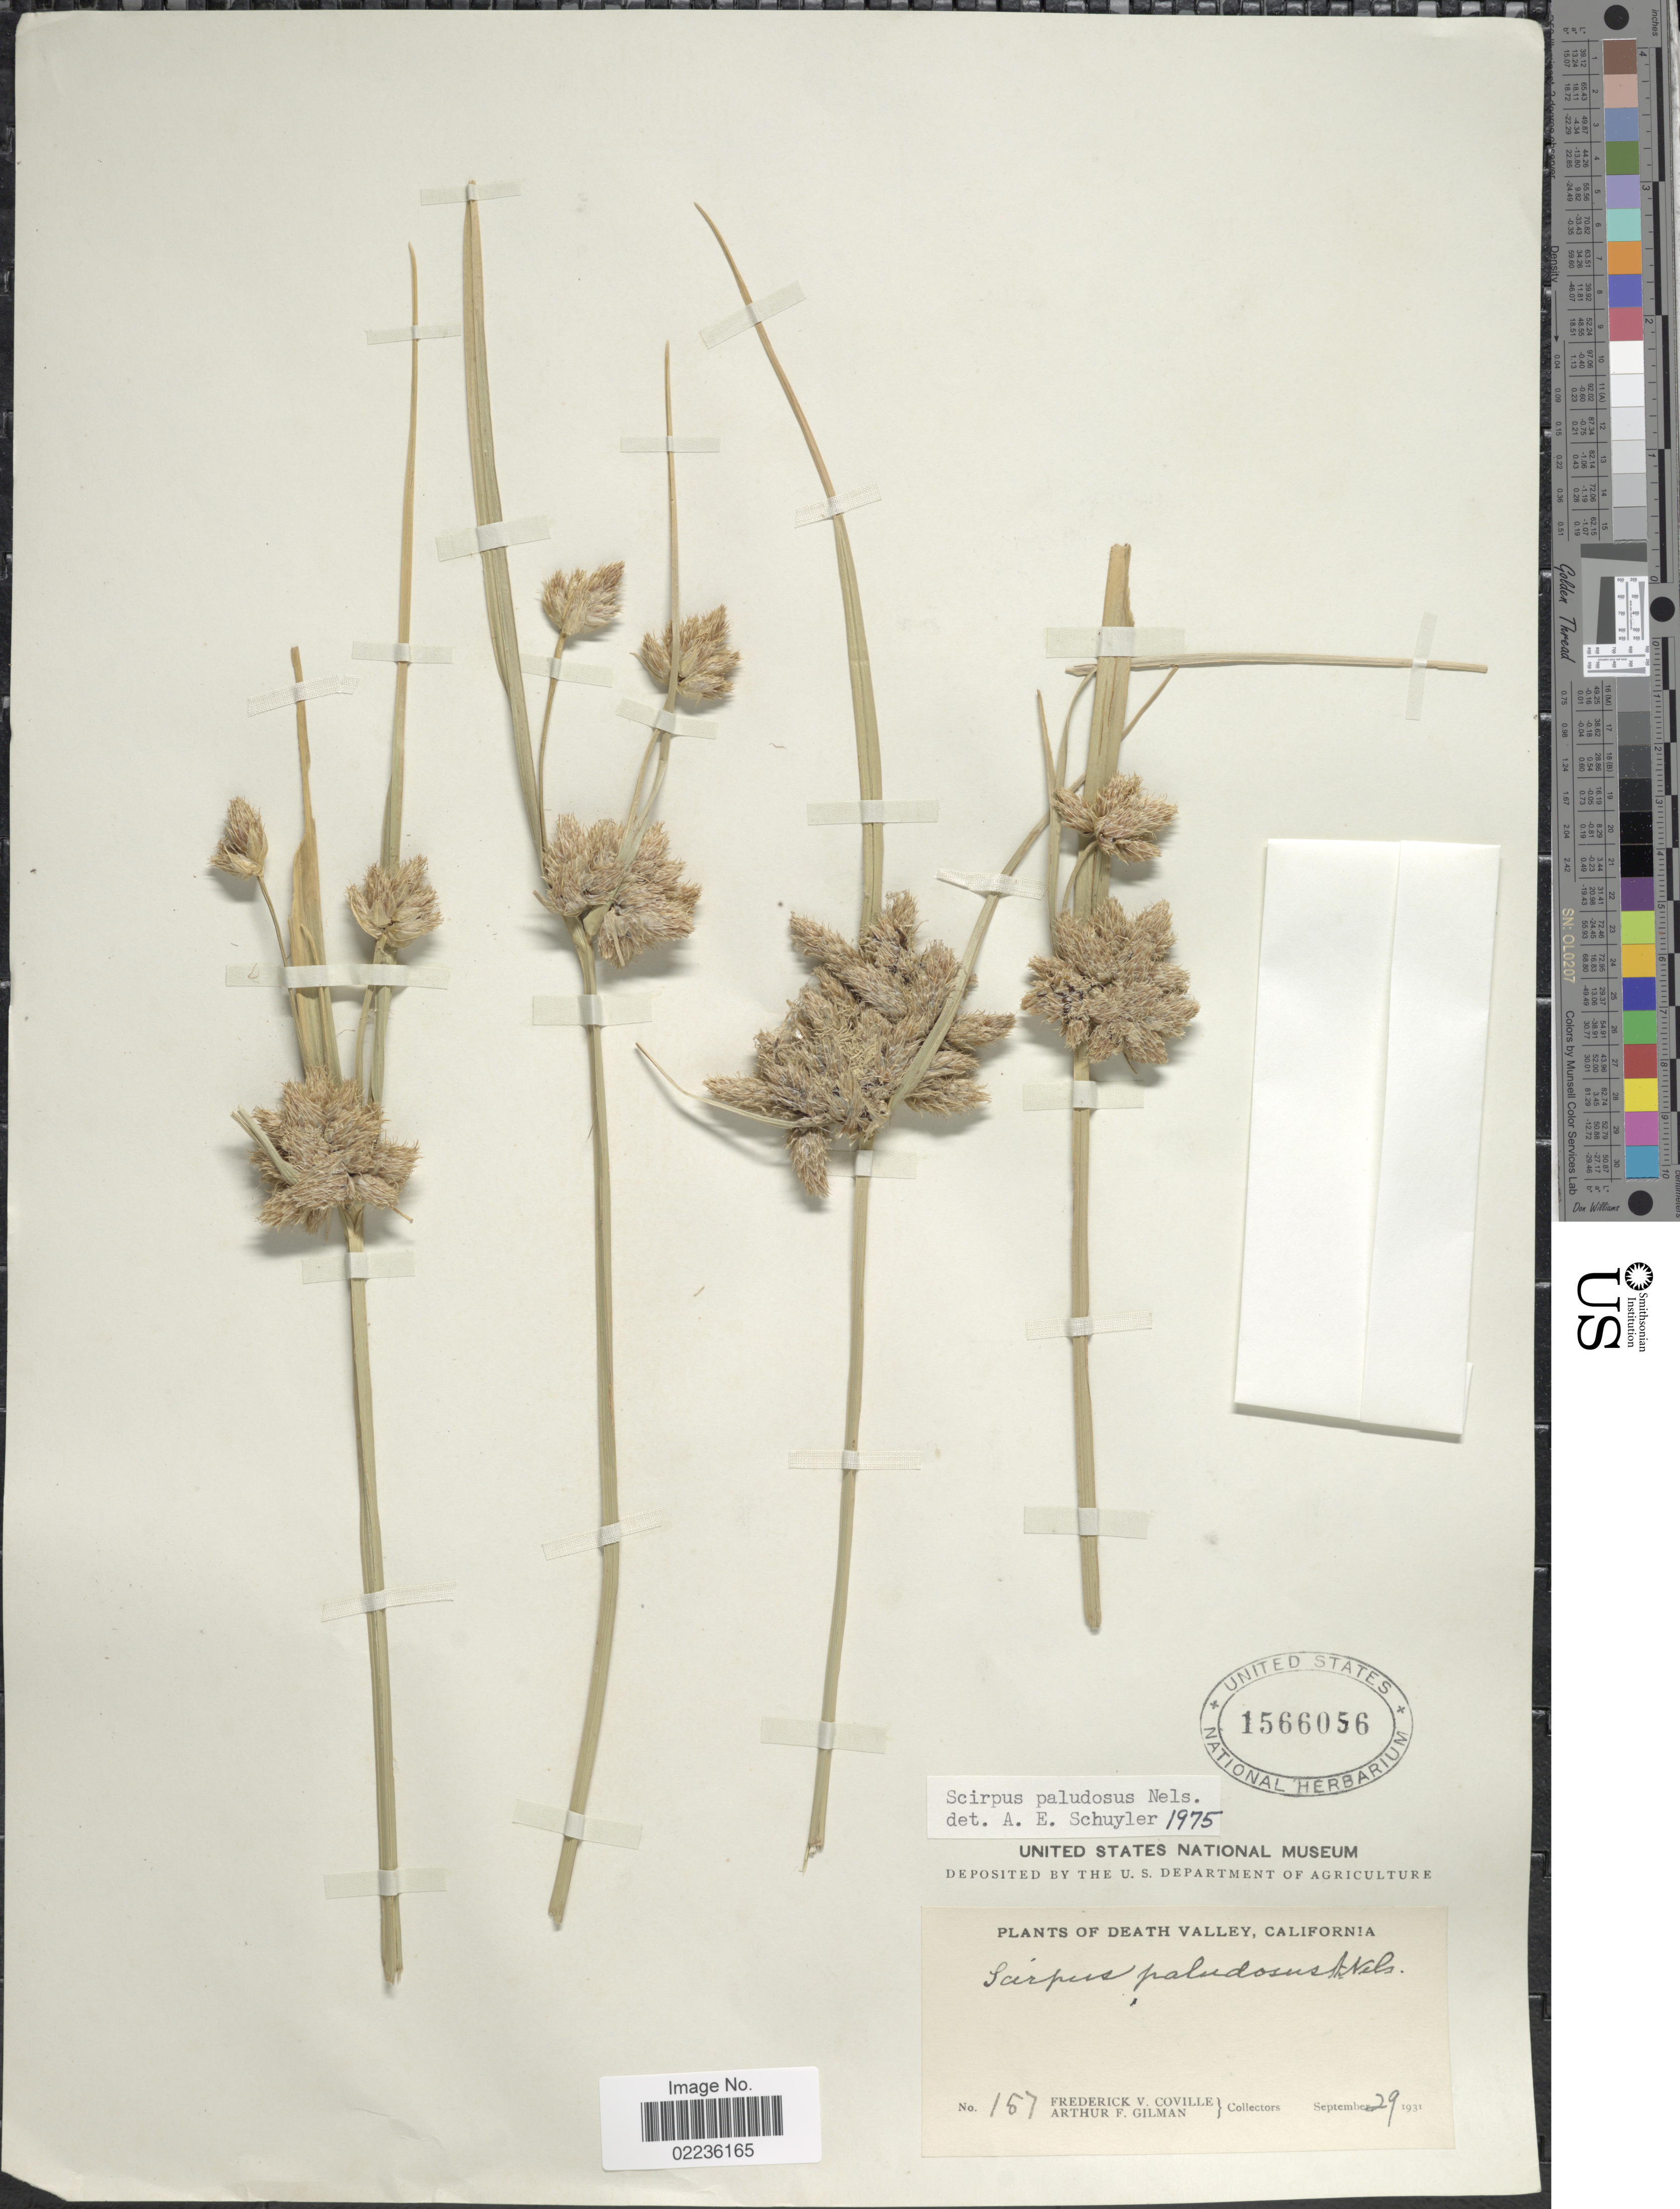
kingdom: Plantae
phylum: Tracheophyta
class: Liliopsida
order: Poales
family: Cyperaceae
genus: Bolboschoenus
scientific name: Bolboschoenus maritimus subsp. paludosus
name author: (A. Nelson) T. Koyama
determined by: Strong, M. T., (US), Smithsonian Institution - National Museum of Natural History (UNITED STATES)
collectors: F. V. Coville & A. Gilman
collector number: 157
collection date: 1931-09-29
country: United States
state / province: California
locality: Death Valley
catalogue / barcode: US 1566056